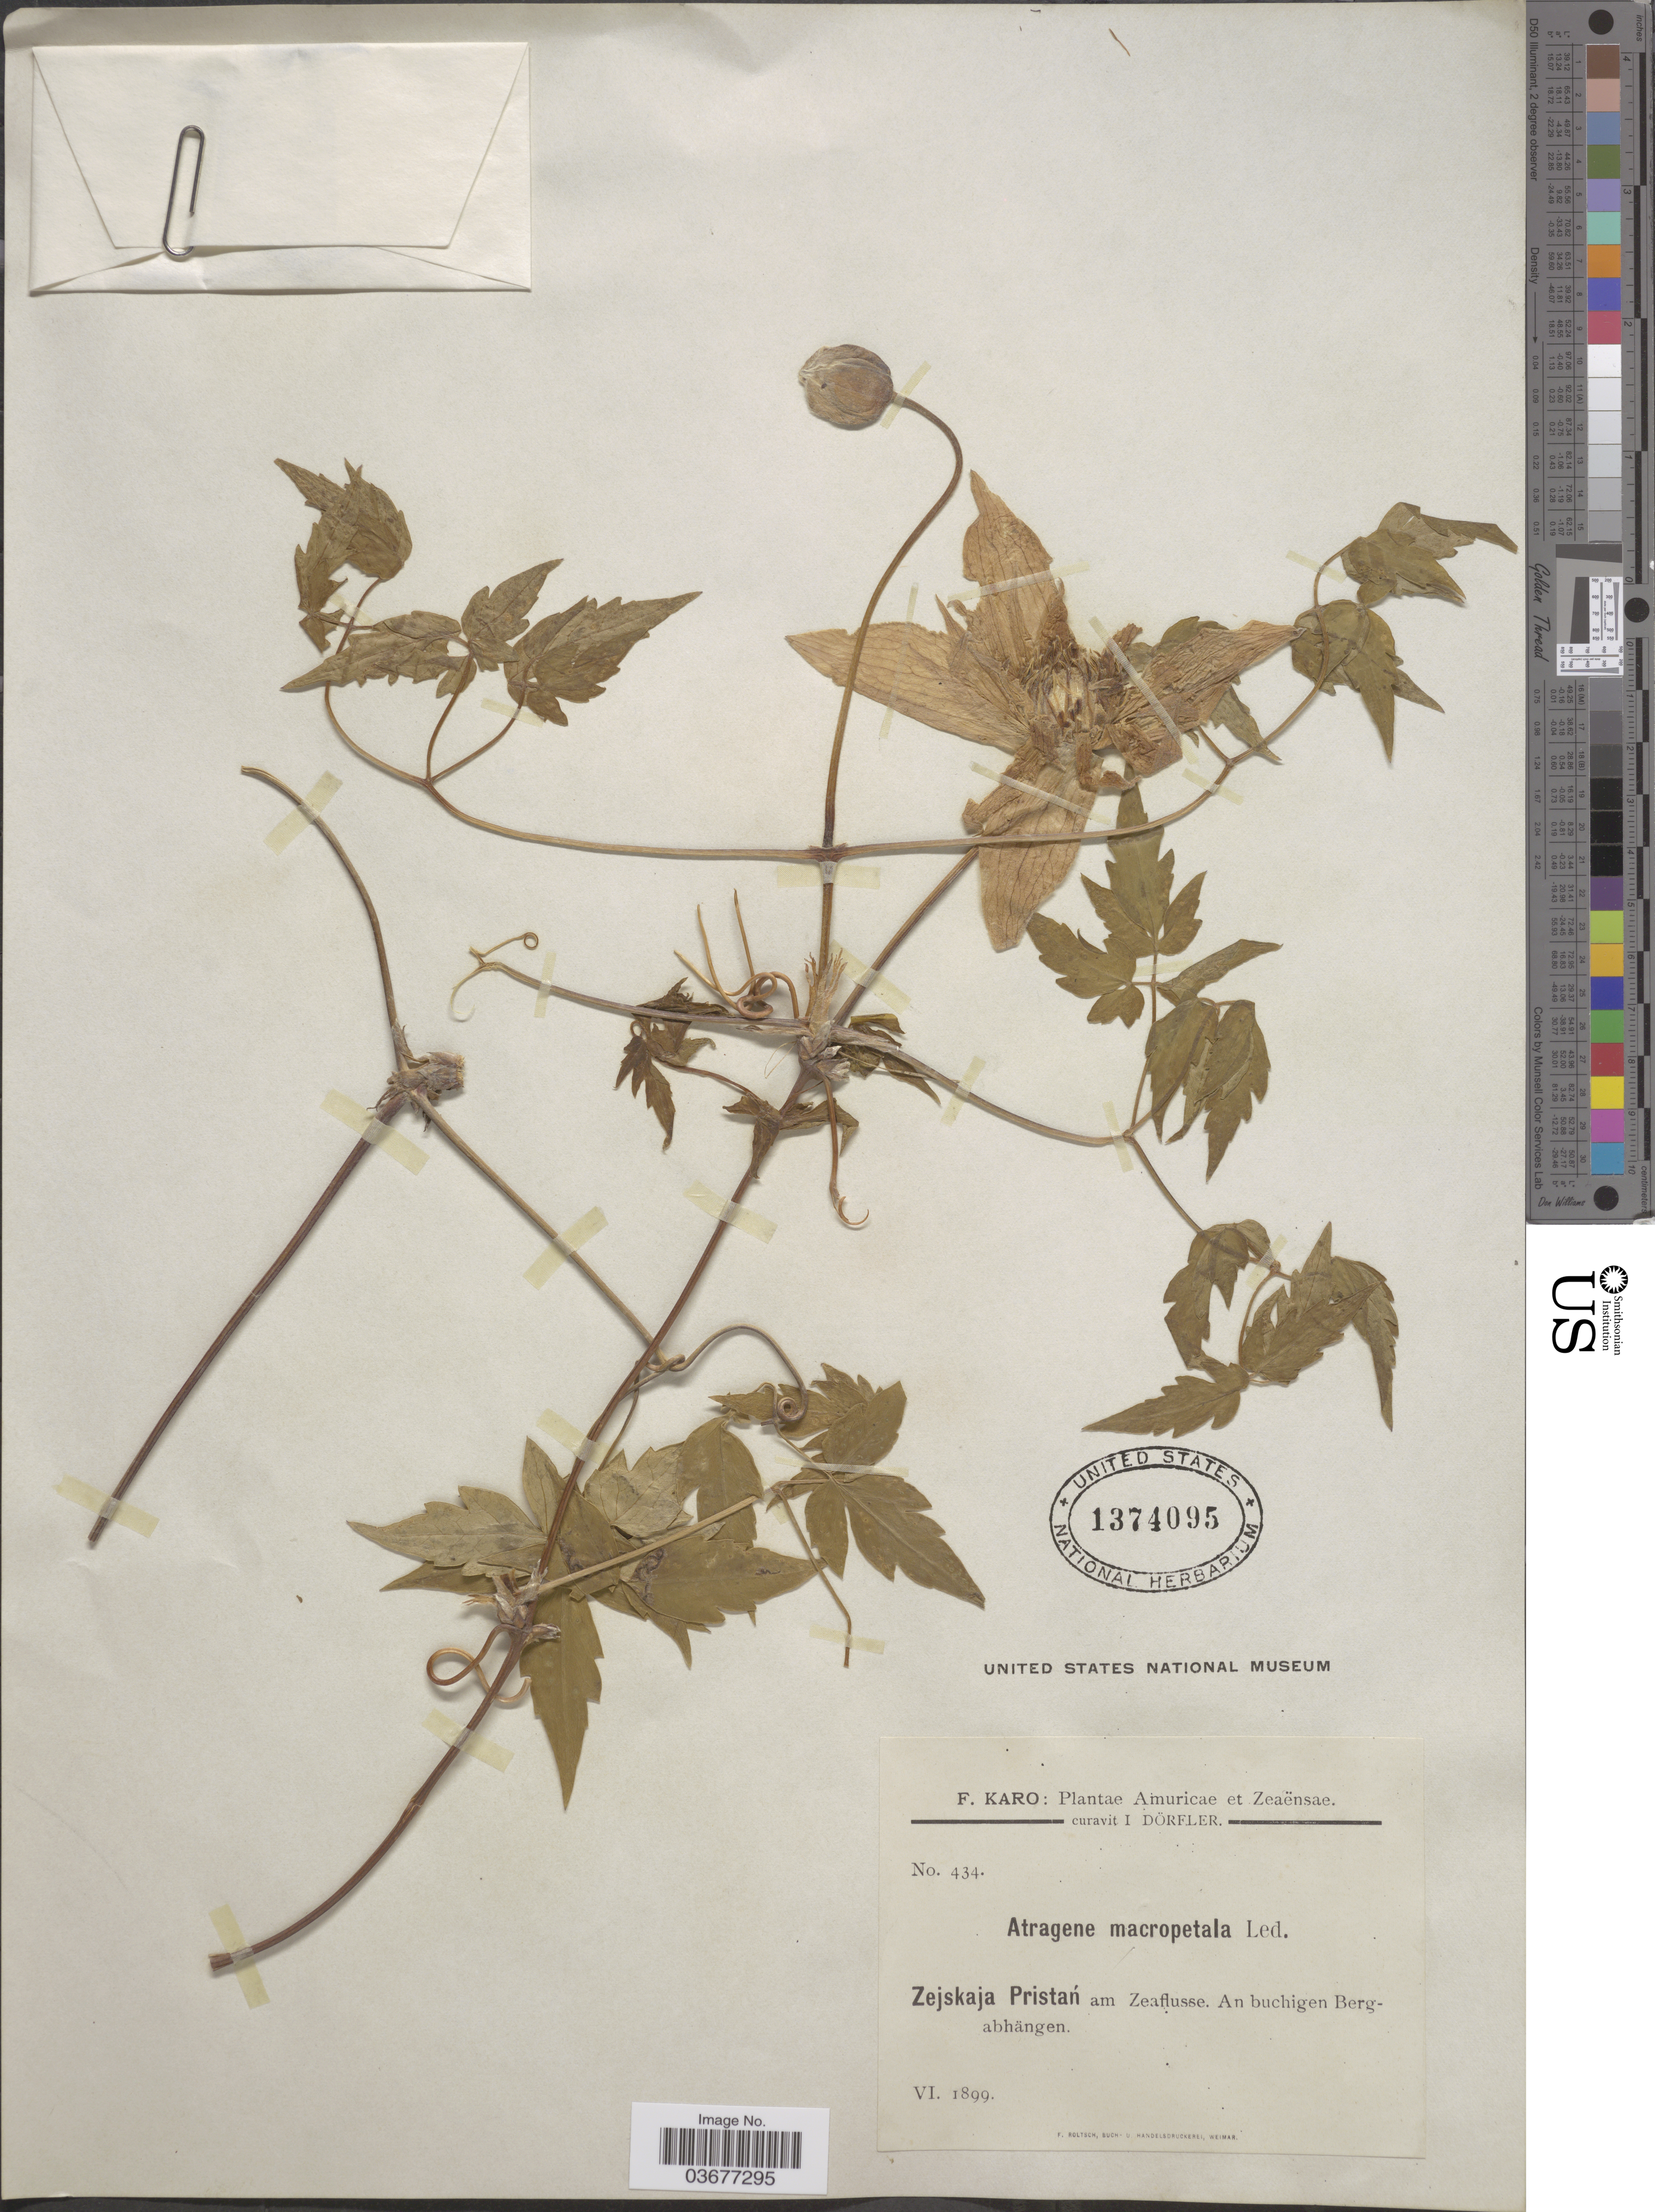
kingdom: Plantae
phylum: Tracheophyta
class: Magnoliopsida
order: Ranunculales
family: Ranunculaceae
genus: Clematis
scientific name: Clematis macropetala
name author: Ledeb.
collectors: F. Karo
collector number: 434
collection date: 1899-06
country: Russian Federation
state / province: Amur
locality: Amuricae et Zeaënsae. Zejskaja Pristań am Zeaflusse. An buchingen Bergabhängen.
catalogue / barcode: US 1374095